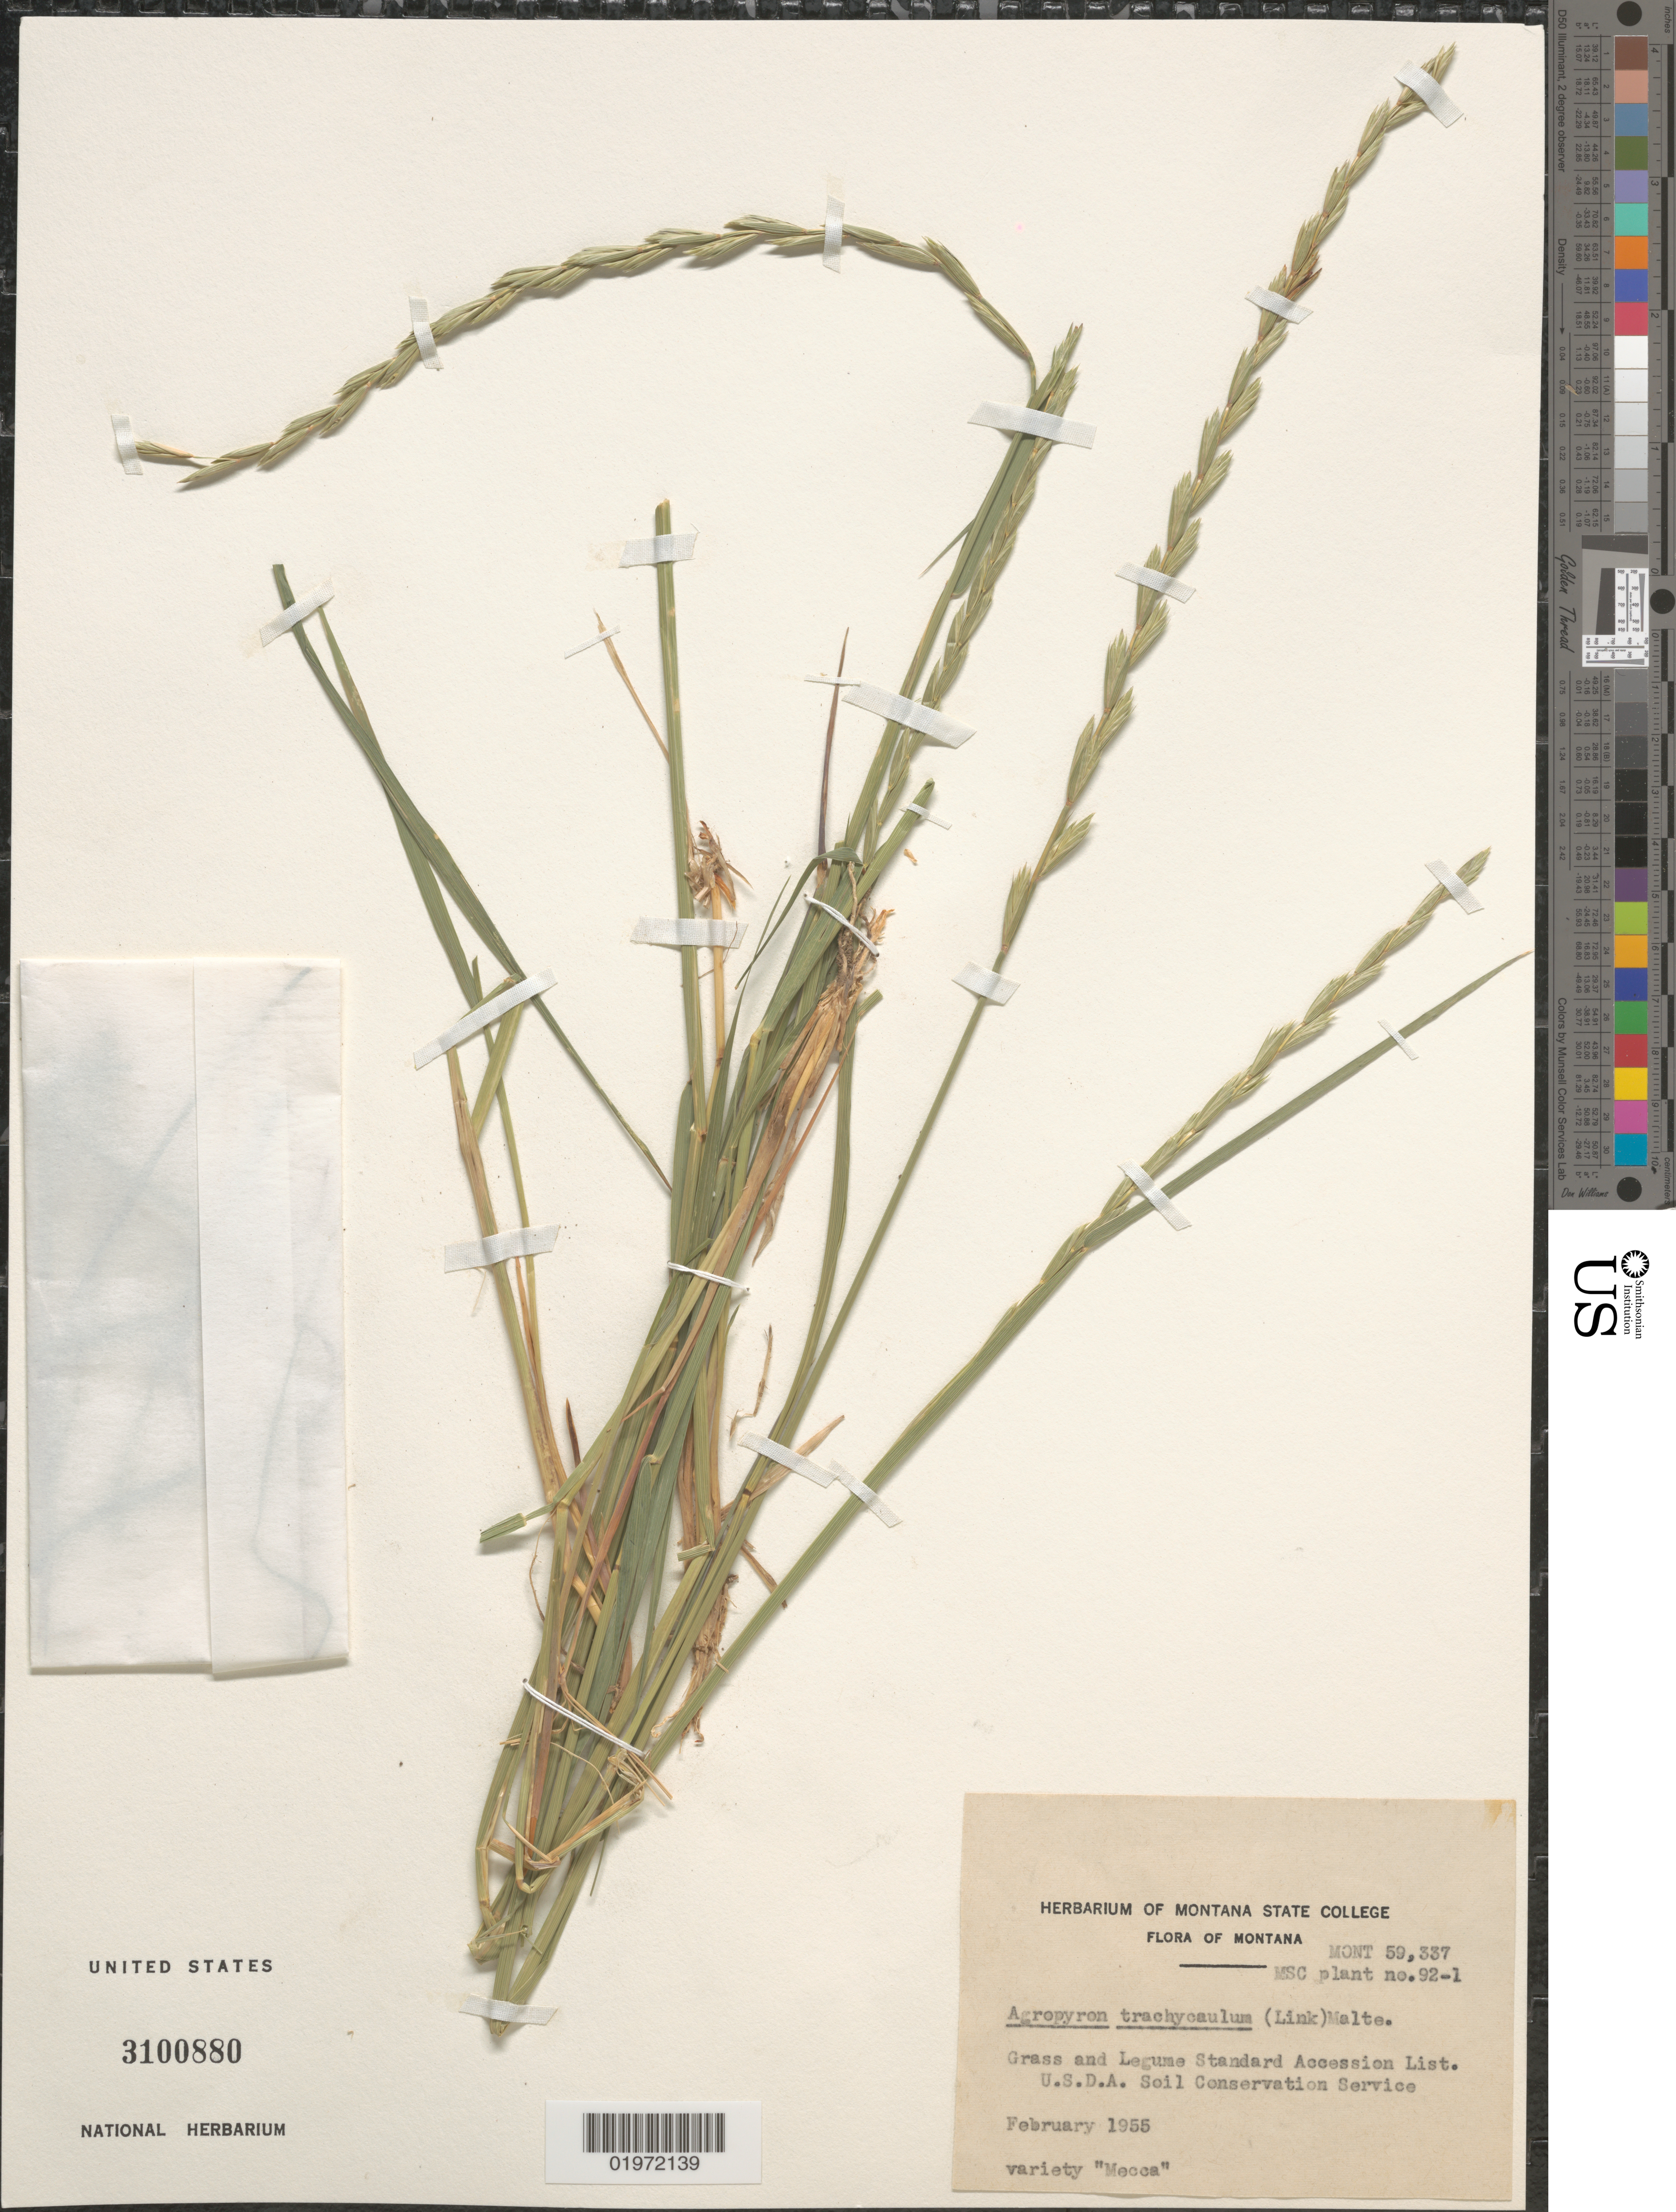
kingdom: Plantae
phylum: Tracheophyta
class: Liliopsida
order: Poales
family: Poaceae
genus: Elymus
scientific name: Elymus trachycaulus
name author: (Link) Gould ex Shinners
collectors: ex herb. Montana State College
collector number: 59337?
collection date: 1955-02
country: United States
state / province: Montana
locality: Grass and Legume Standard Accession List. U.S.D.A. Soil Conservation Service.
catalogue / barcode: US 3100880